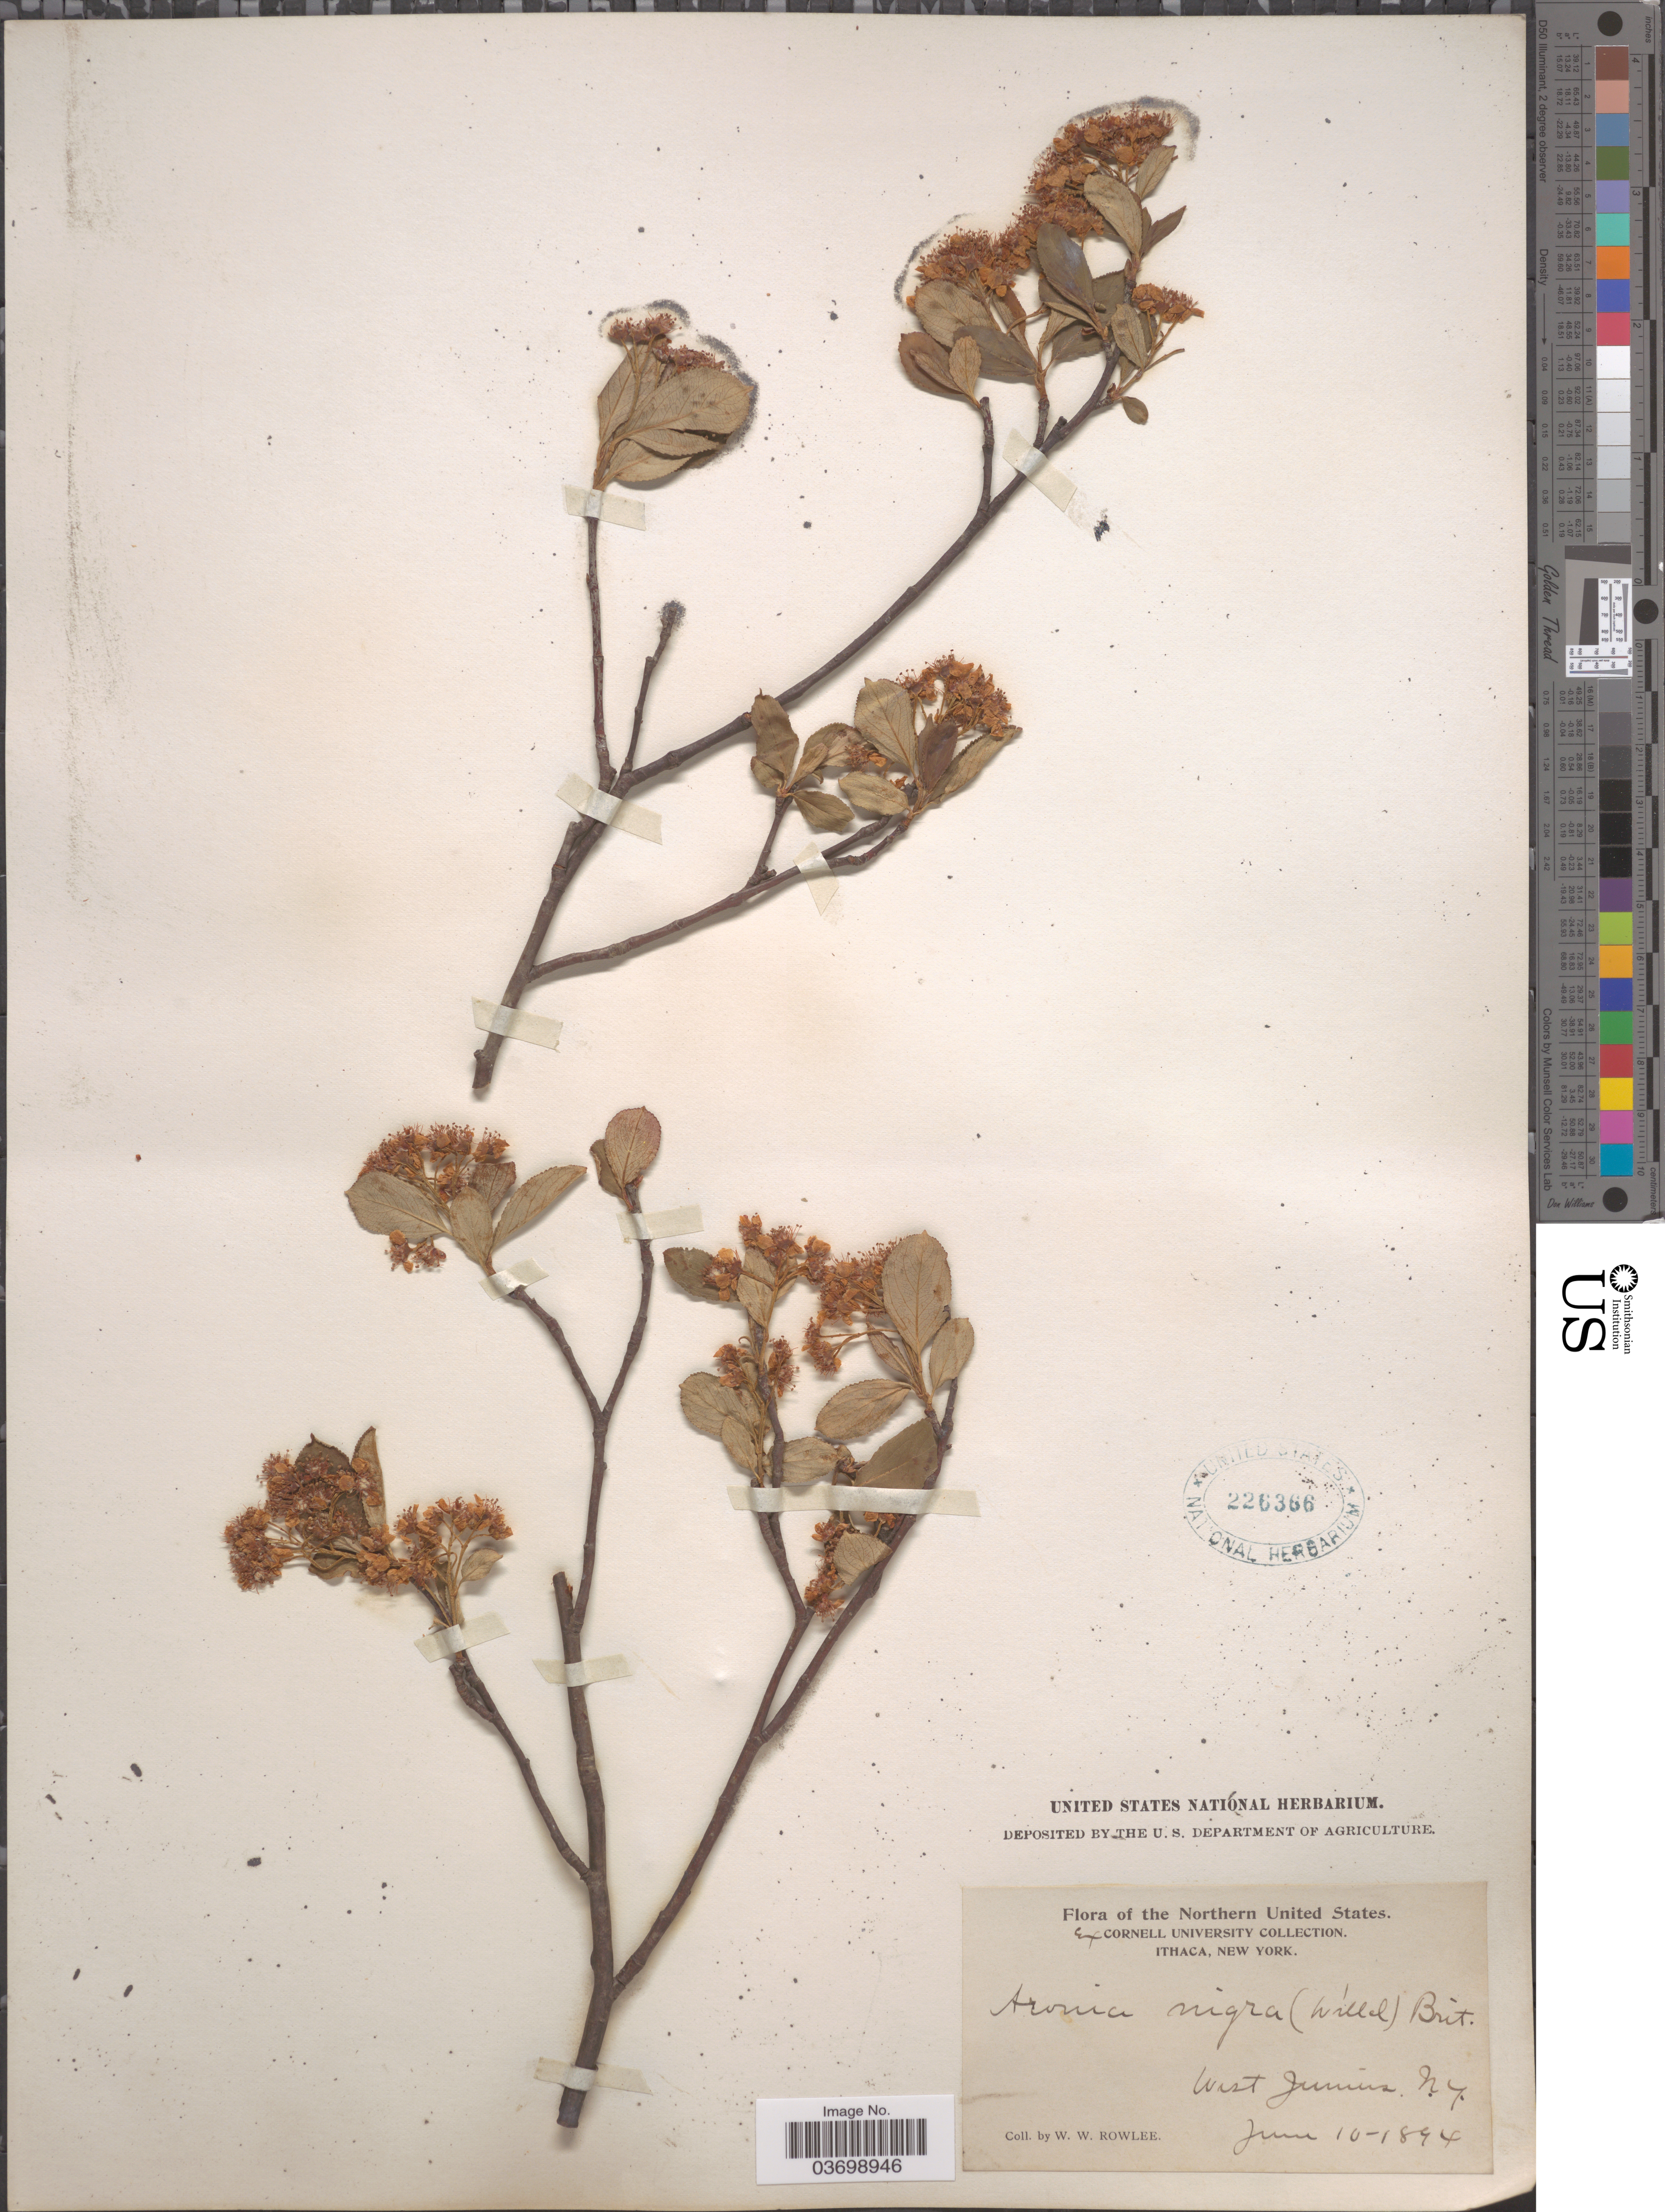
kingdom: Plantae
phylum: Tracheophyta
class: Magnoliopsida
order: Rosales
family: Rosaceae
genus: Aronia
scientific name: Aronia melanocarpa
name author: (Michx.) Elliott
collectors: W. W. Rowlee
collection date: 1894-06-10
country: United States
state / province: New York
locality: The Northern United States. West Junius.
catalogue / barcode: US 226366